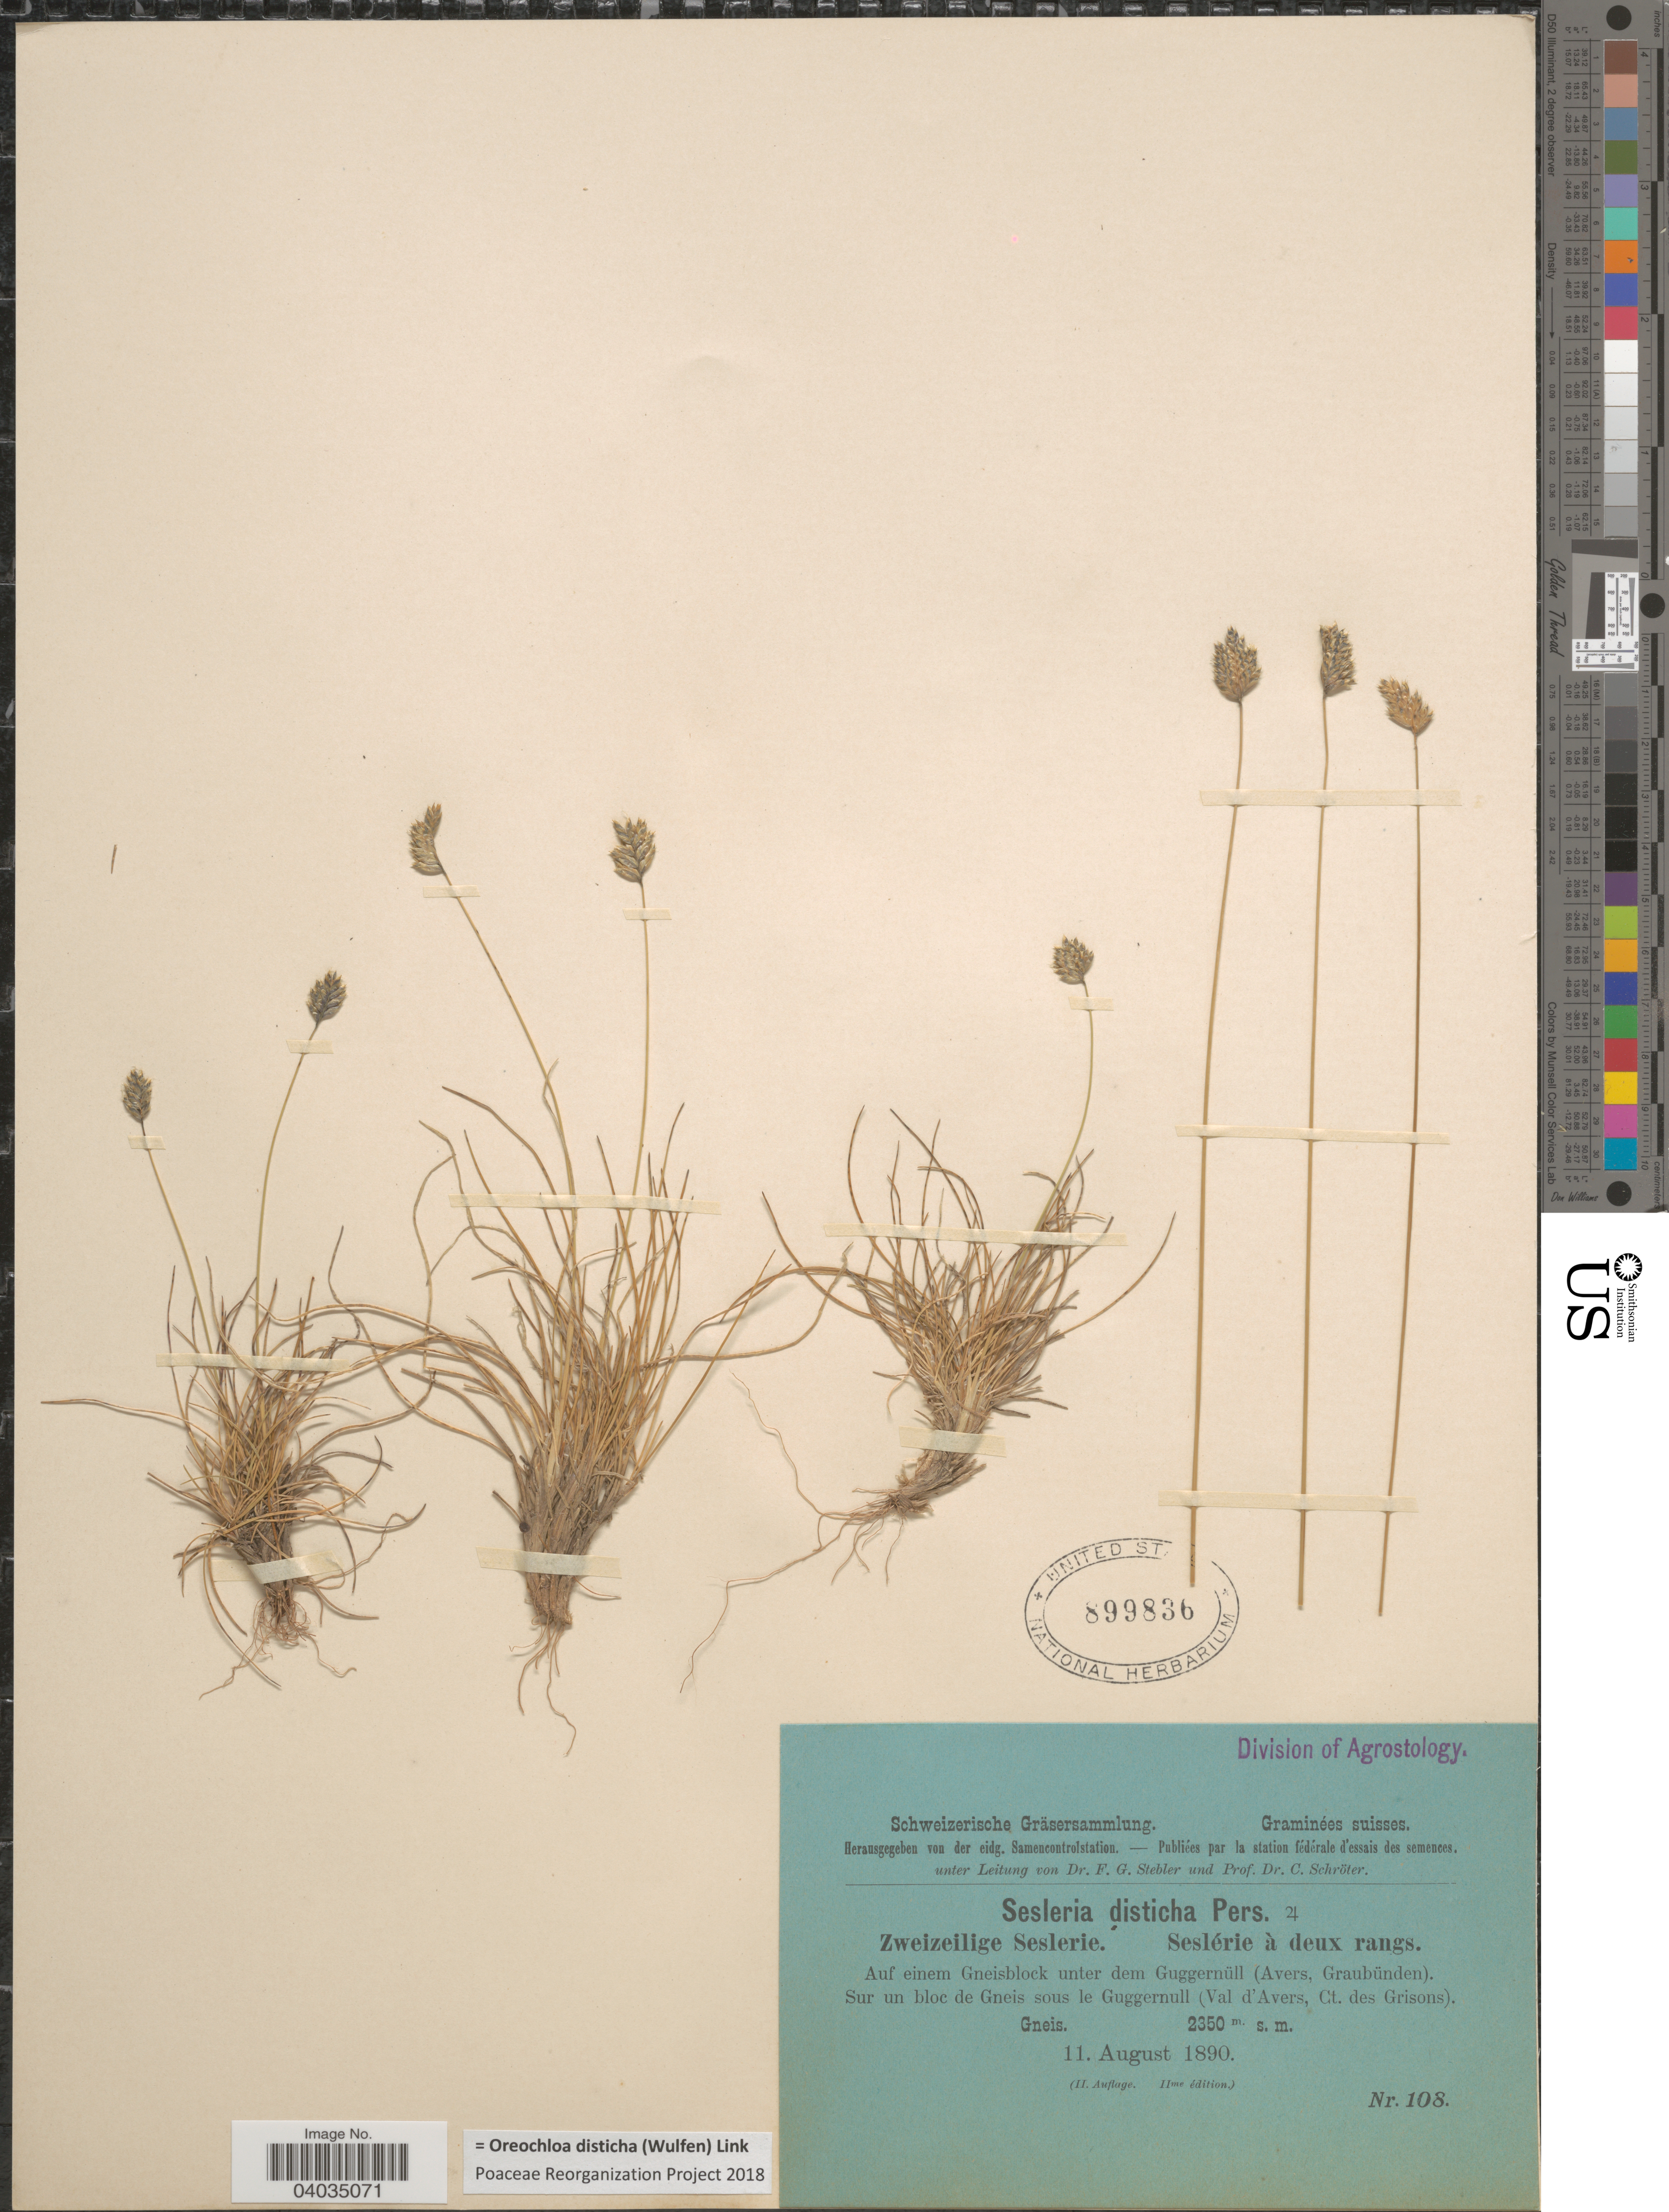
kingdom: Plantae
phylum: Tracheophyta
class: Liliopsida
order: Poales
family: Poaceae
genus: Oreochloa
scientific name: Oreochloa disticha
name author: (Wulfen) Link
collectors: Stebler, F.G. & Schröter, C.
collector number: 108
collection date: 1890-08-11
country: Switzerland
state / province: Graubunden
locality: Suisses. Auf einem Gneisblock unter dem Guggernüll (Avers, Graubünden). Sur un bloc de Gneis sous le Guggernull (Val d'Avers, Ct. des Grisons). Gneis.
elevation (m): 2350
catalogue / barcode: US 899836